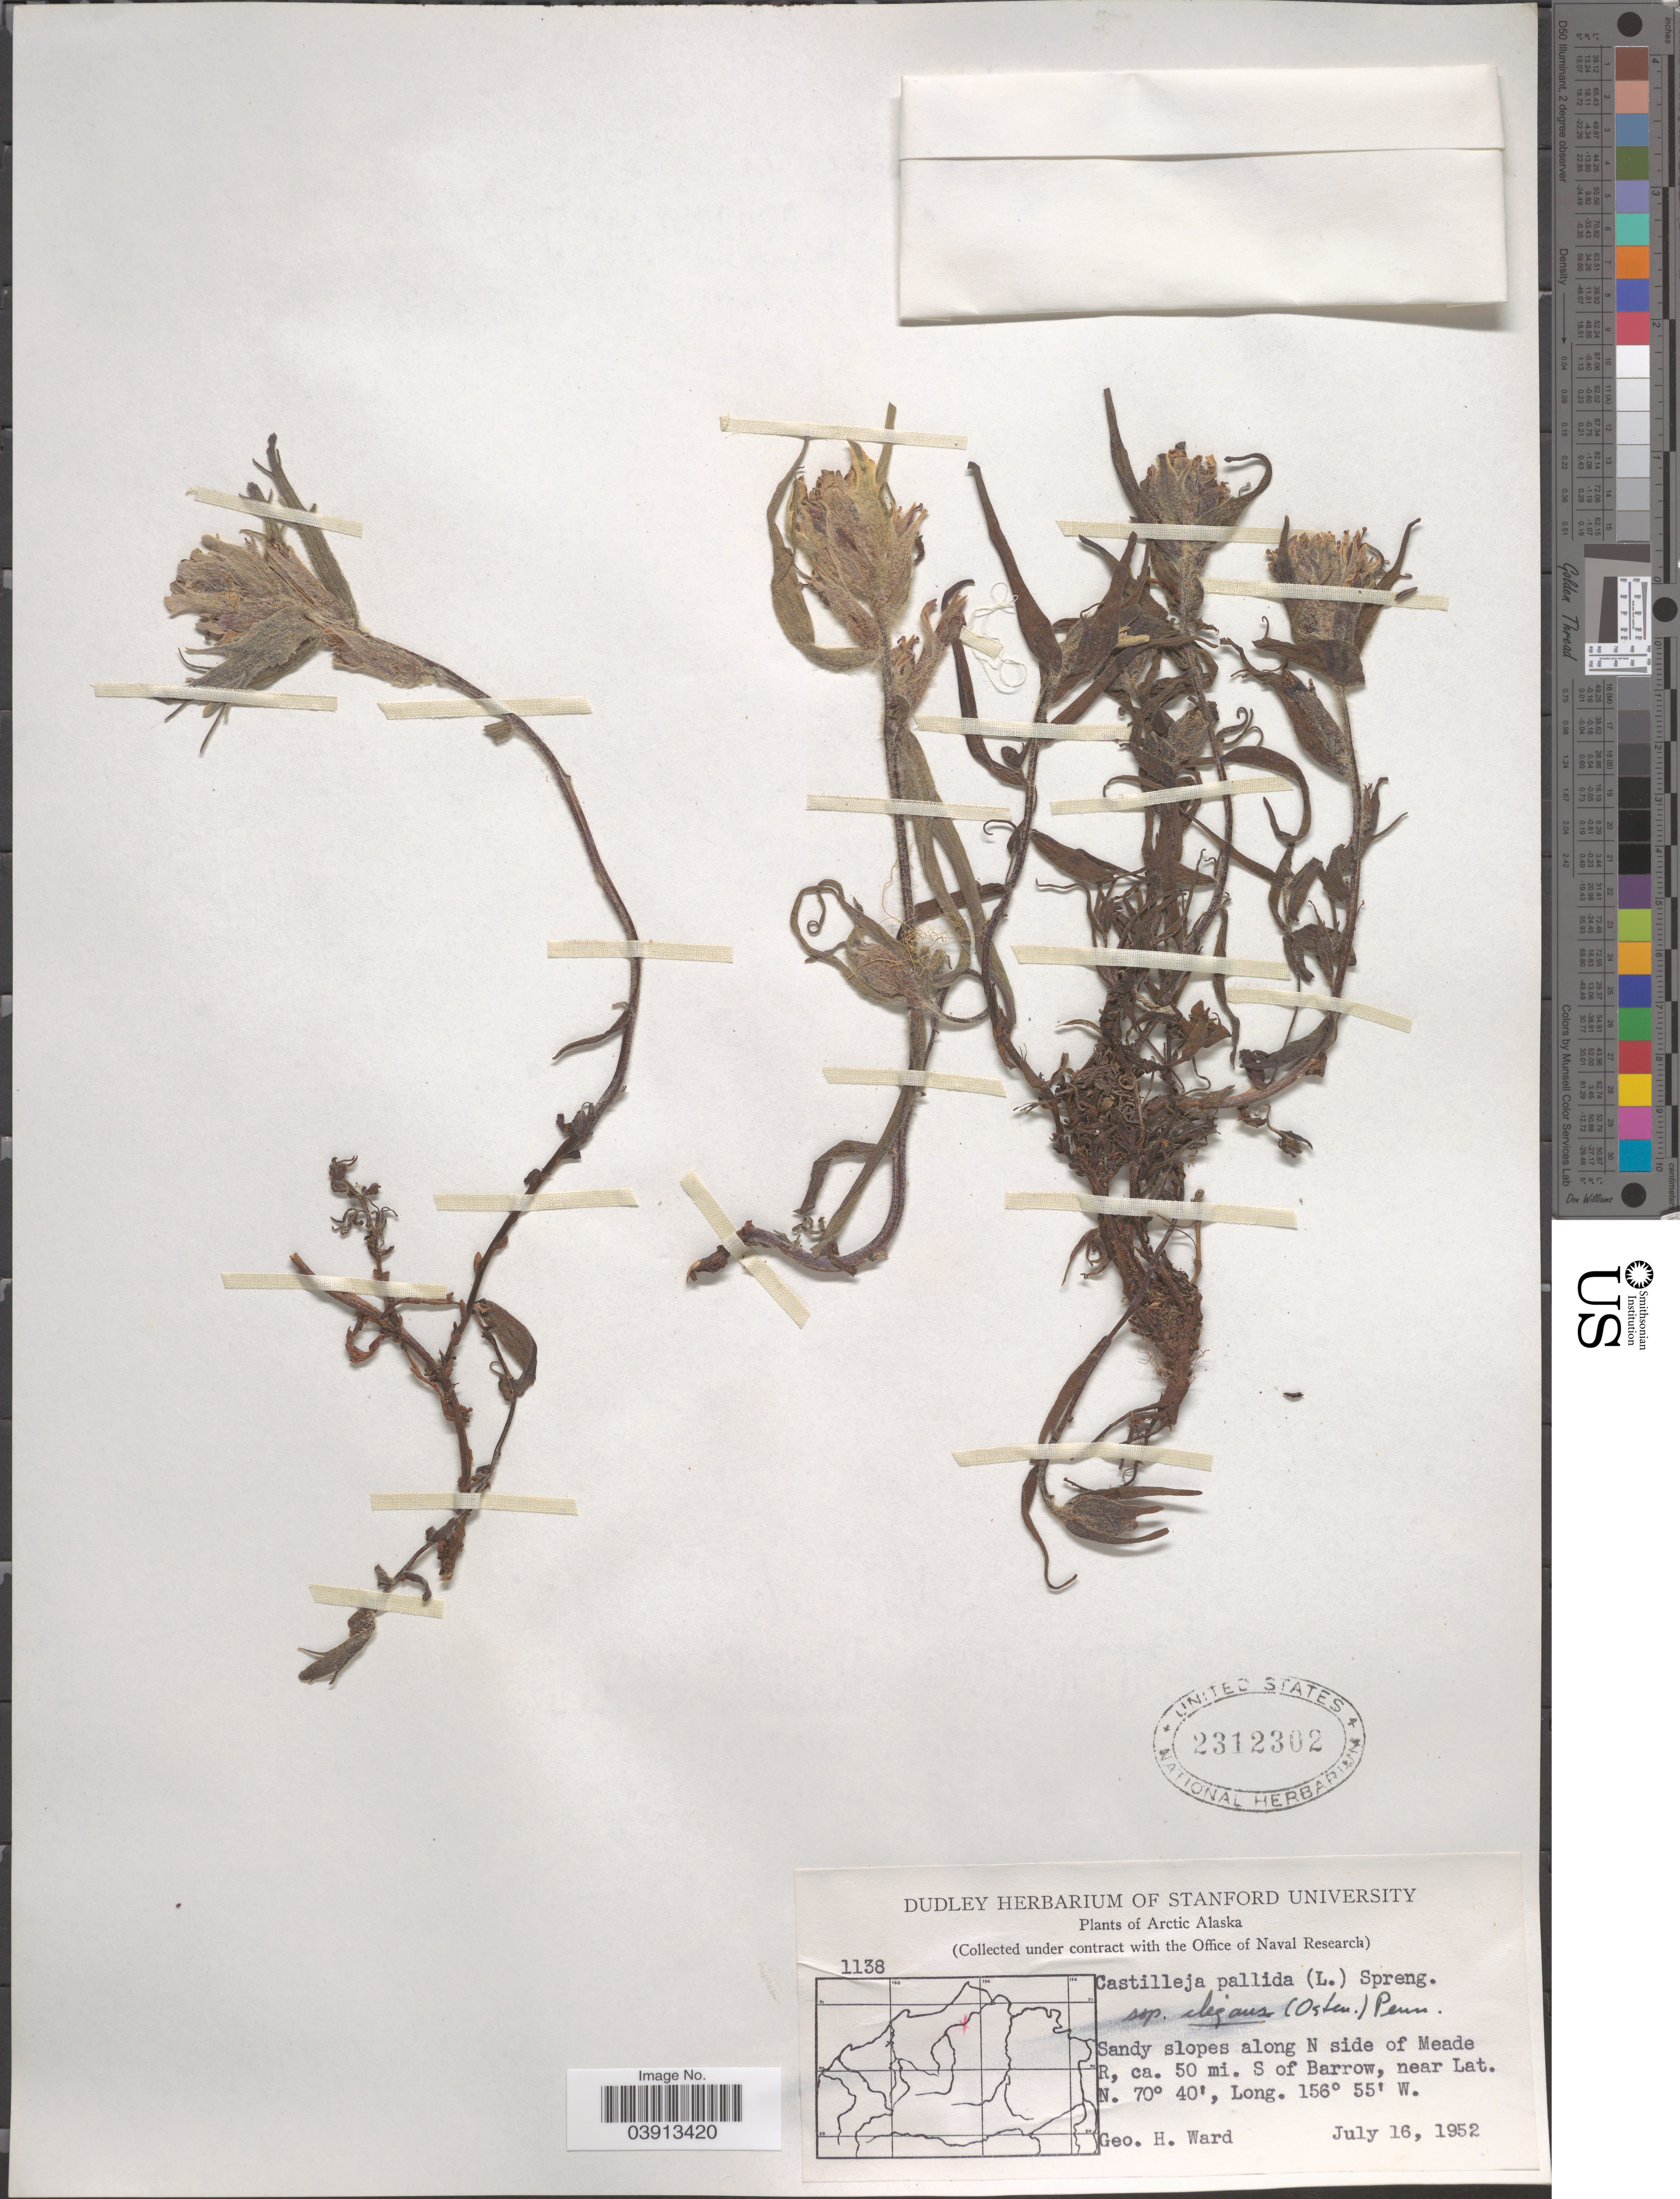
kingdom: Plantae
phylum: Tracheophyta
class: Magnoliopsida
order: Lamiales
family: Orobanchaceae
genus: Castilleja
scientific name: Castilleja pallida var. elegans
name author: (Malte) Pennell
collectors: G. H. Ward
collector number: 1138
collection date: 1952-07-16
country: United States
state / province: Alaska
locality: Arctic Alaska. Along N side of Meade R, ca. 50 mi. S of Barrow.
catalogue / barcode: US 2312302